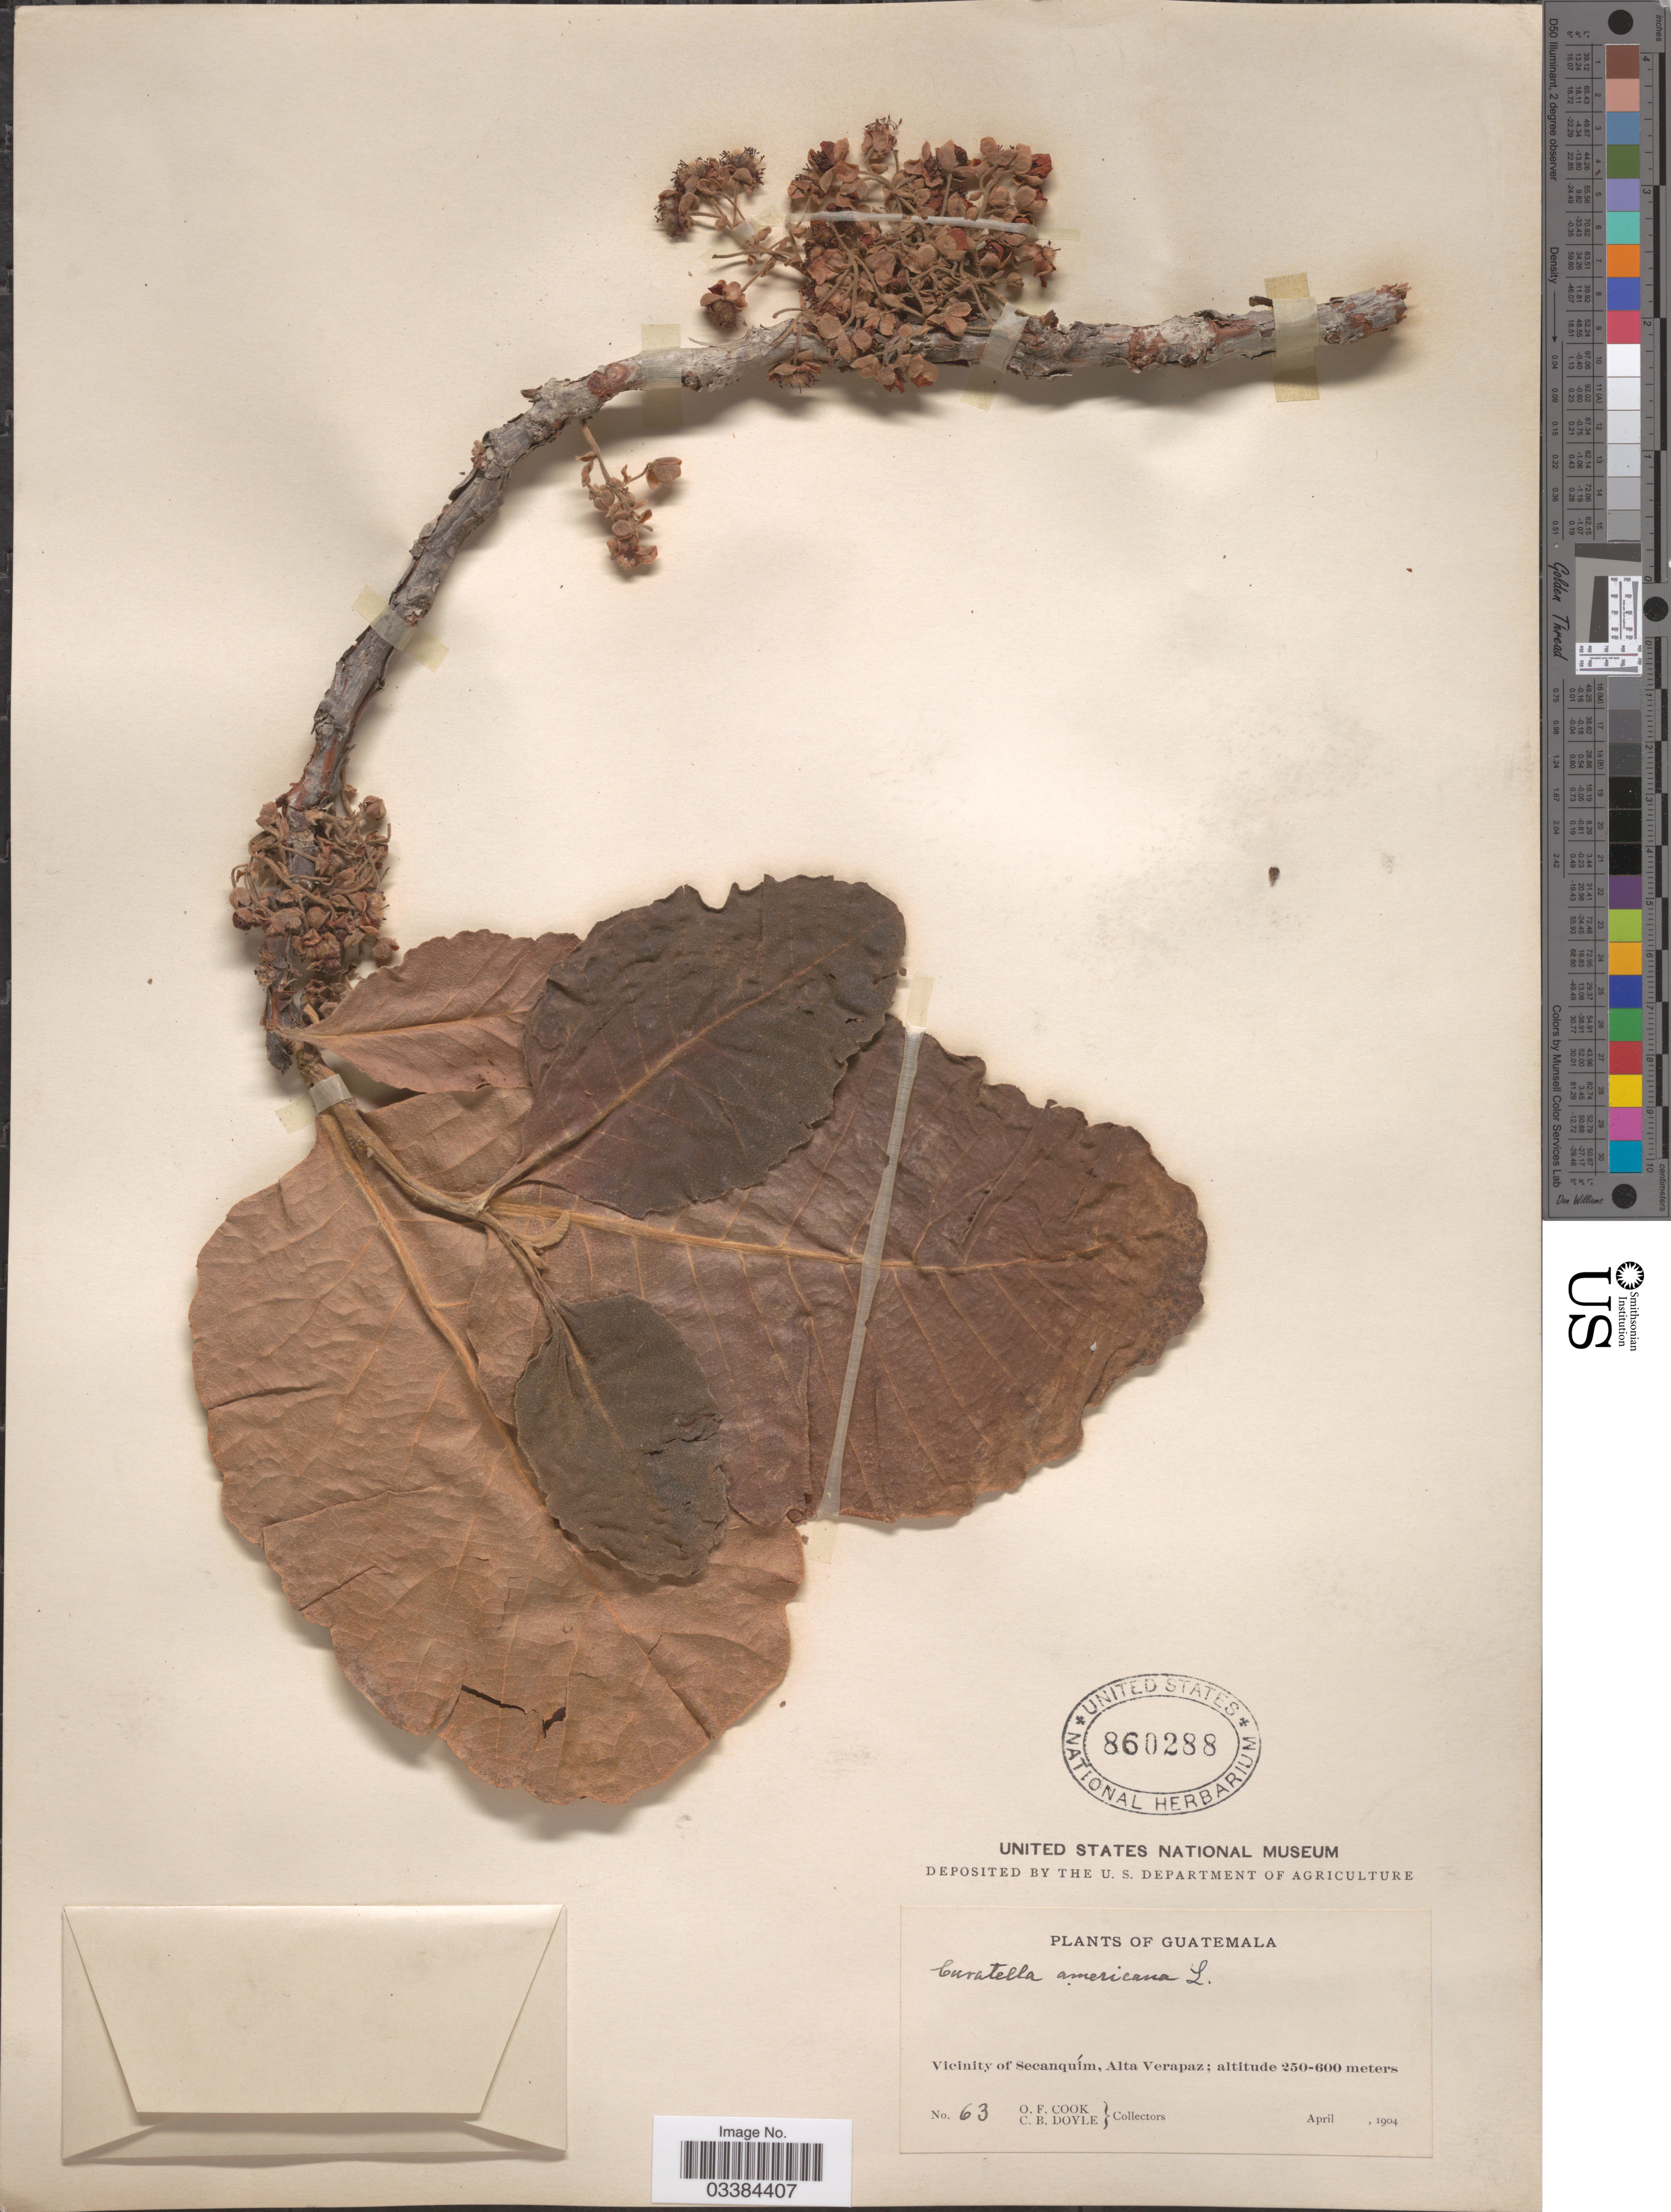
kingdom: Plantae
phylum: Tracheophyta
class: Magnoliopsida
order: Dilleniales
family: Dilleniaceae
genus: Curatella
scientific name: Curatella americana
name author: L.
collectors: O. F. Cook & C. Doyle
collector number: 63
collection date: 1904-04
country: Guatemala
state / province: Alta Verapaz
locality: Vicinity of Secanquím.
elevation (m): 250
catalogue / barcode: US 860288